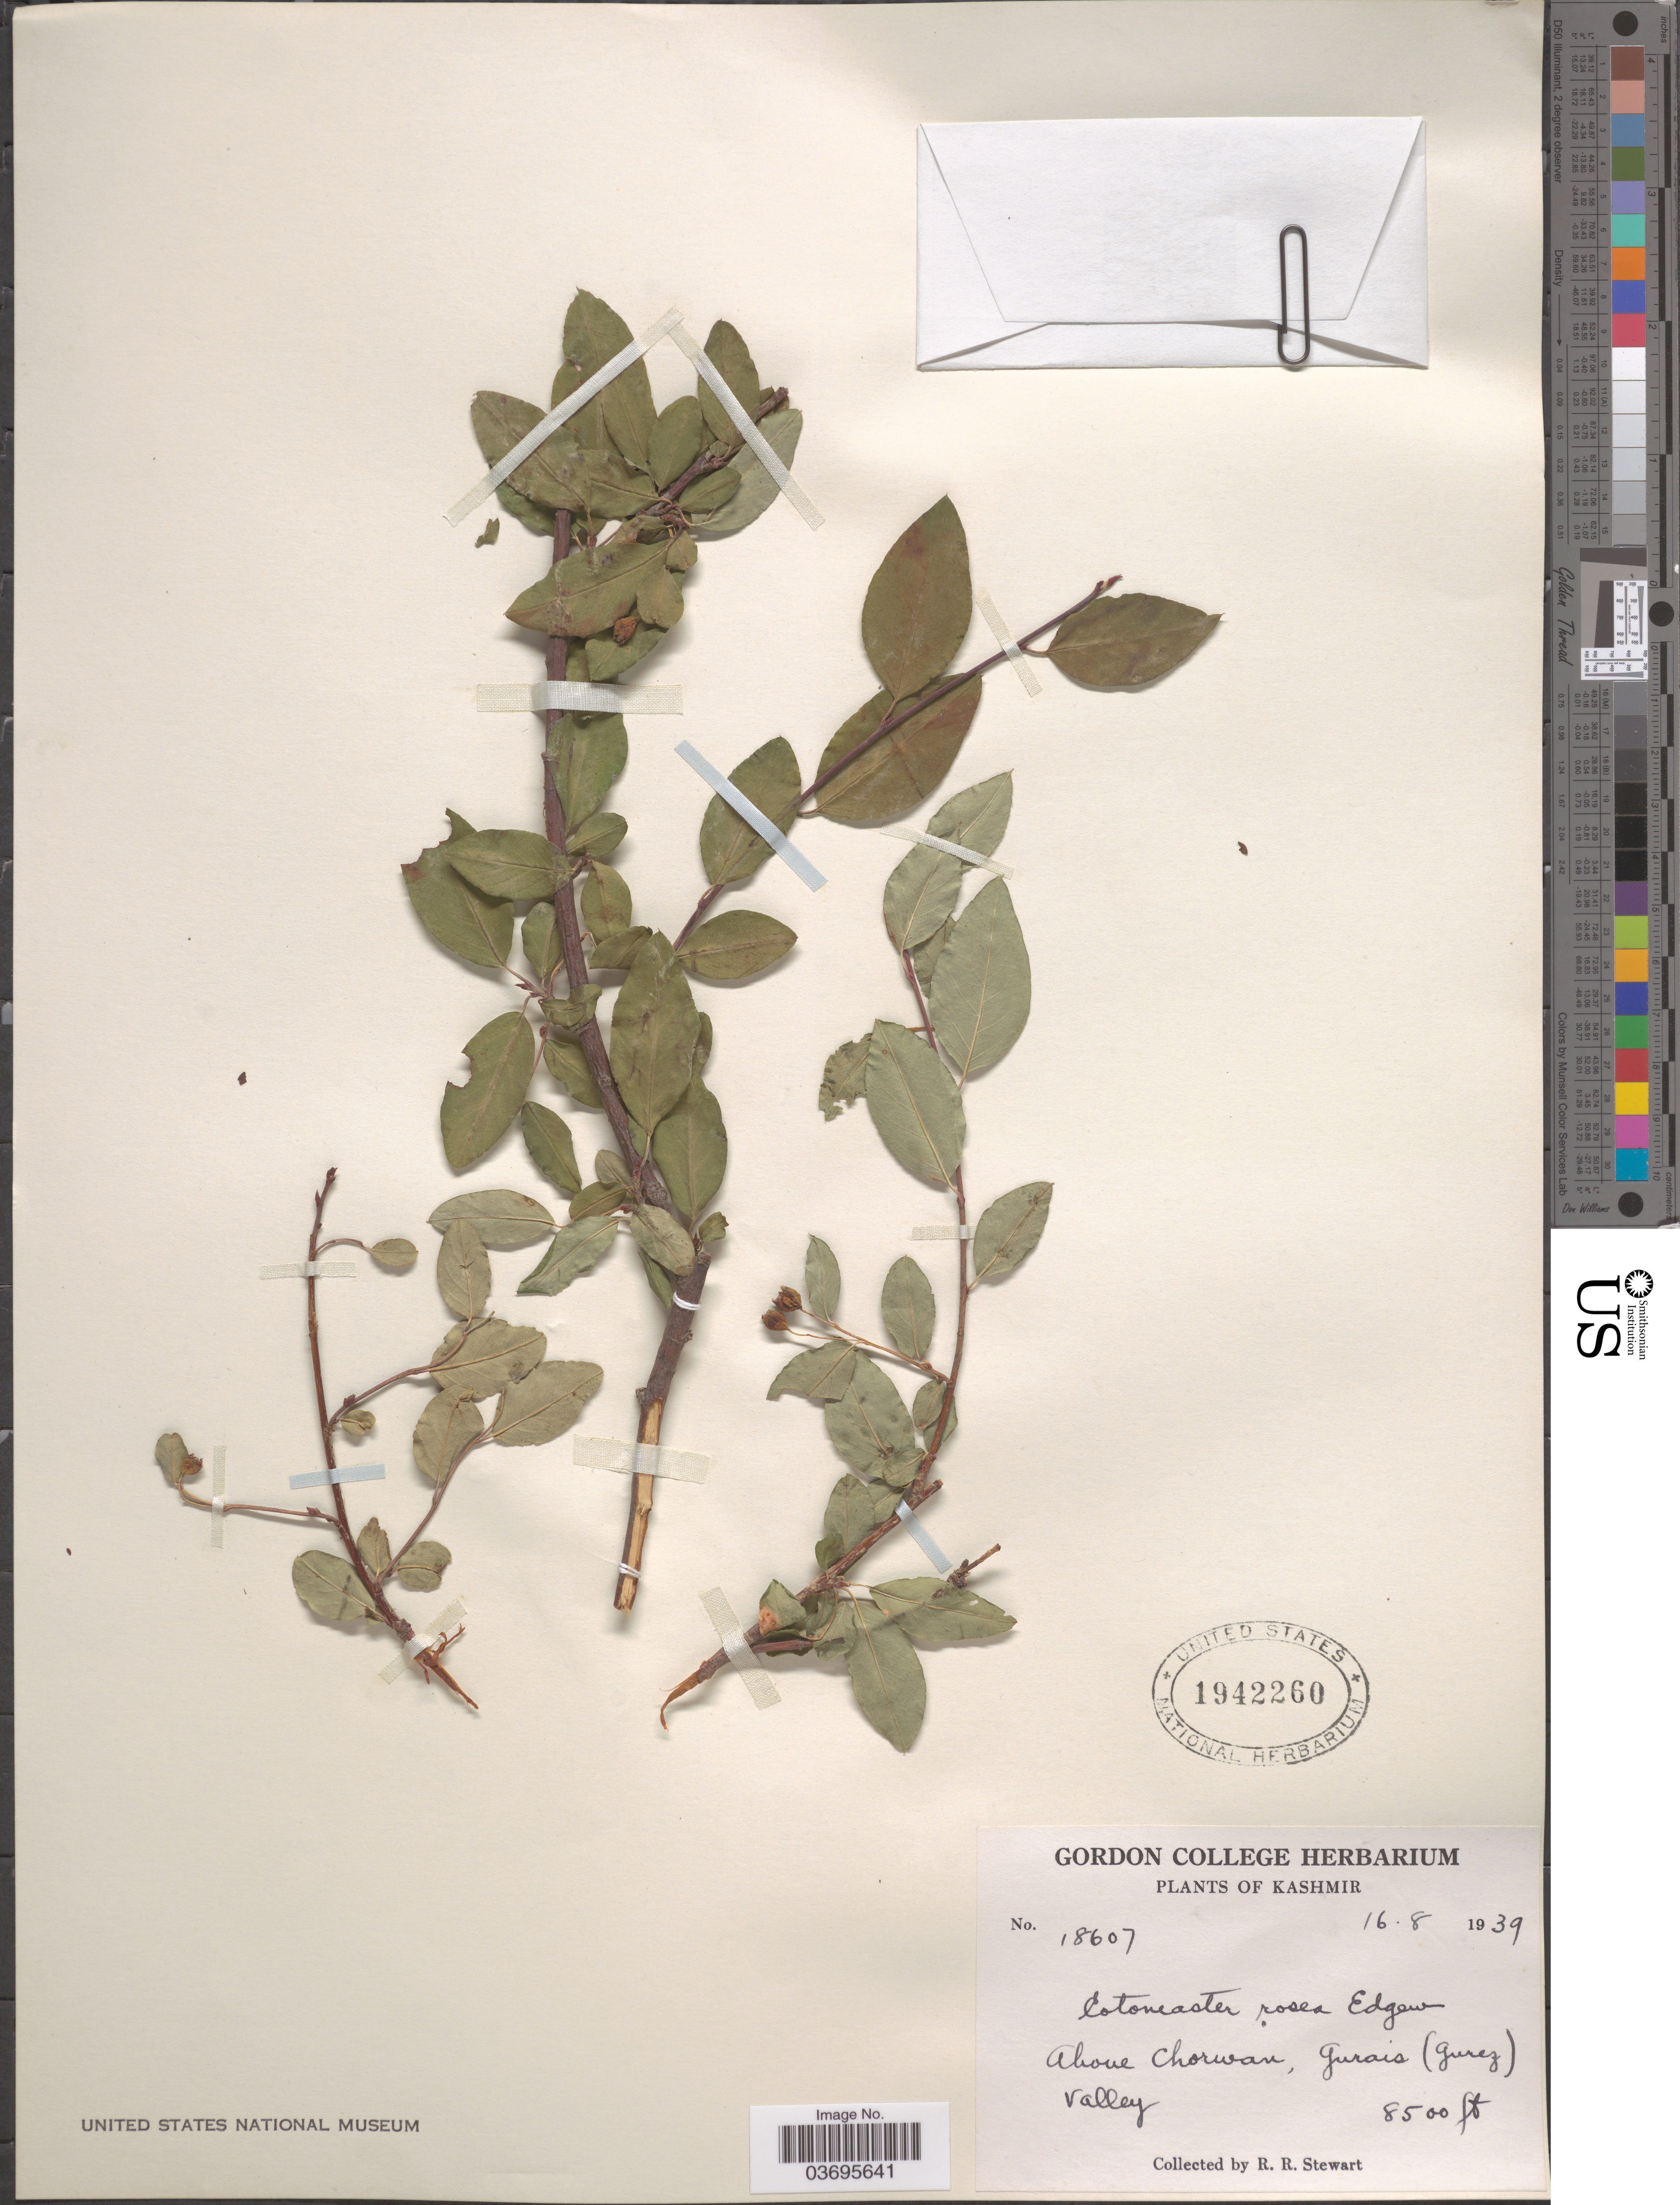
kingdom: Plantae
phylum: Tracheophyta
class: Magnoliopsida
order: Rosales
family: Rosaceae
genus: Cotoneaster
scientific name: Cotoneaster roseus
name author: Edgew.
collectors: R. Stewart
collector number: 18607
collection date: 1939-08-16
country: India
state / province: Jammu and Kashmir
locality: Kashmir. Above Chorwan, Gurais (Gurez) valley.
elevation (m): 2591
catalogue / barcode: US 1942260